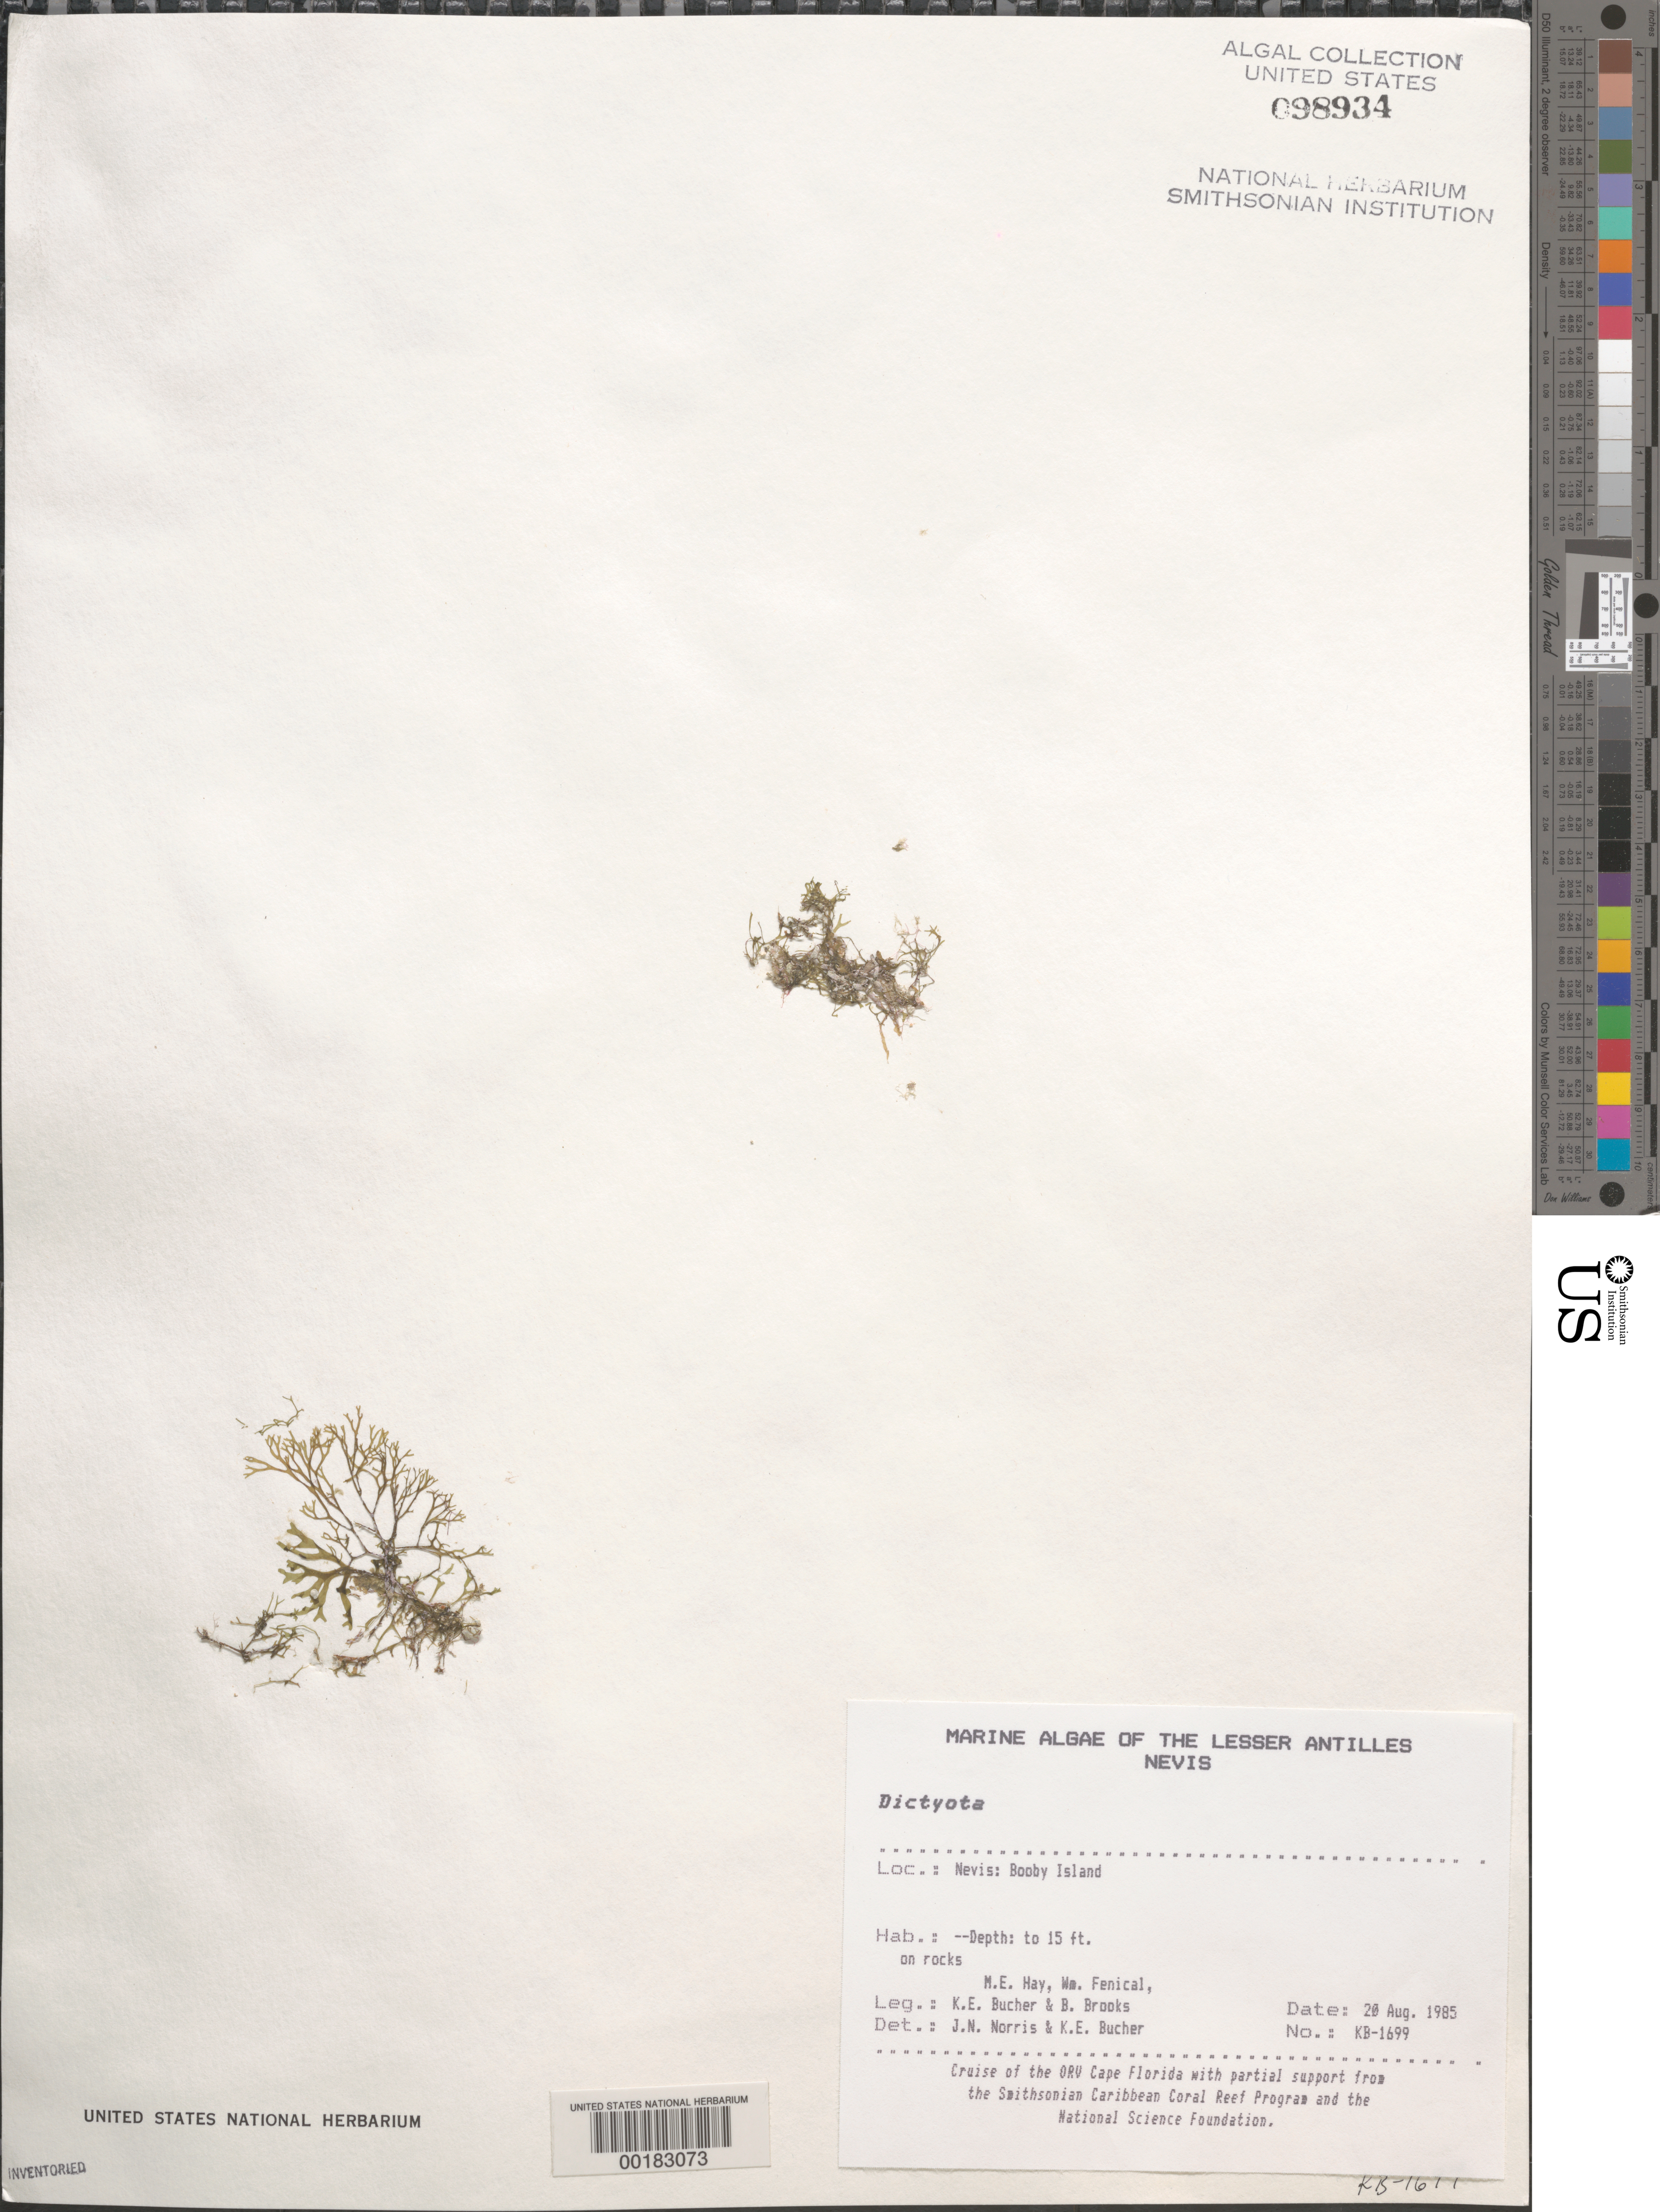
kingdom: Chromista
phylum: Ochrophyta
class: Phaeophyceae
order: Dictyotales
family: Dictyotaceae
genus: Dictyota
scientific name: Dictyota sp.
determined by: Norris, J. N.; Bucher, K. E.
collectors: K. E. Bucher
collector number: Kb-1699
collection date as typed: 20 Aug 1985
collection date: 1985-08-20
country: St. Christopher-Nevis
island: Nevis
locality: Booby Island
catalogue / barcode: US 98934